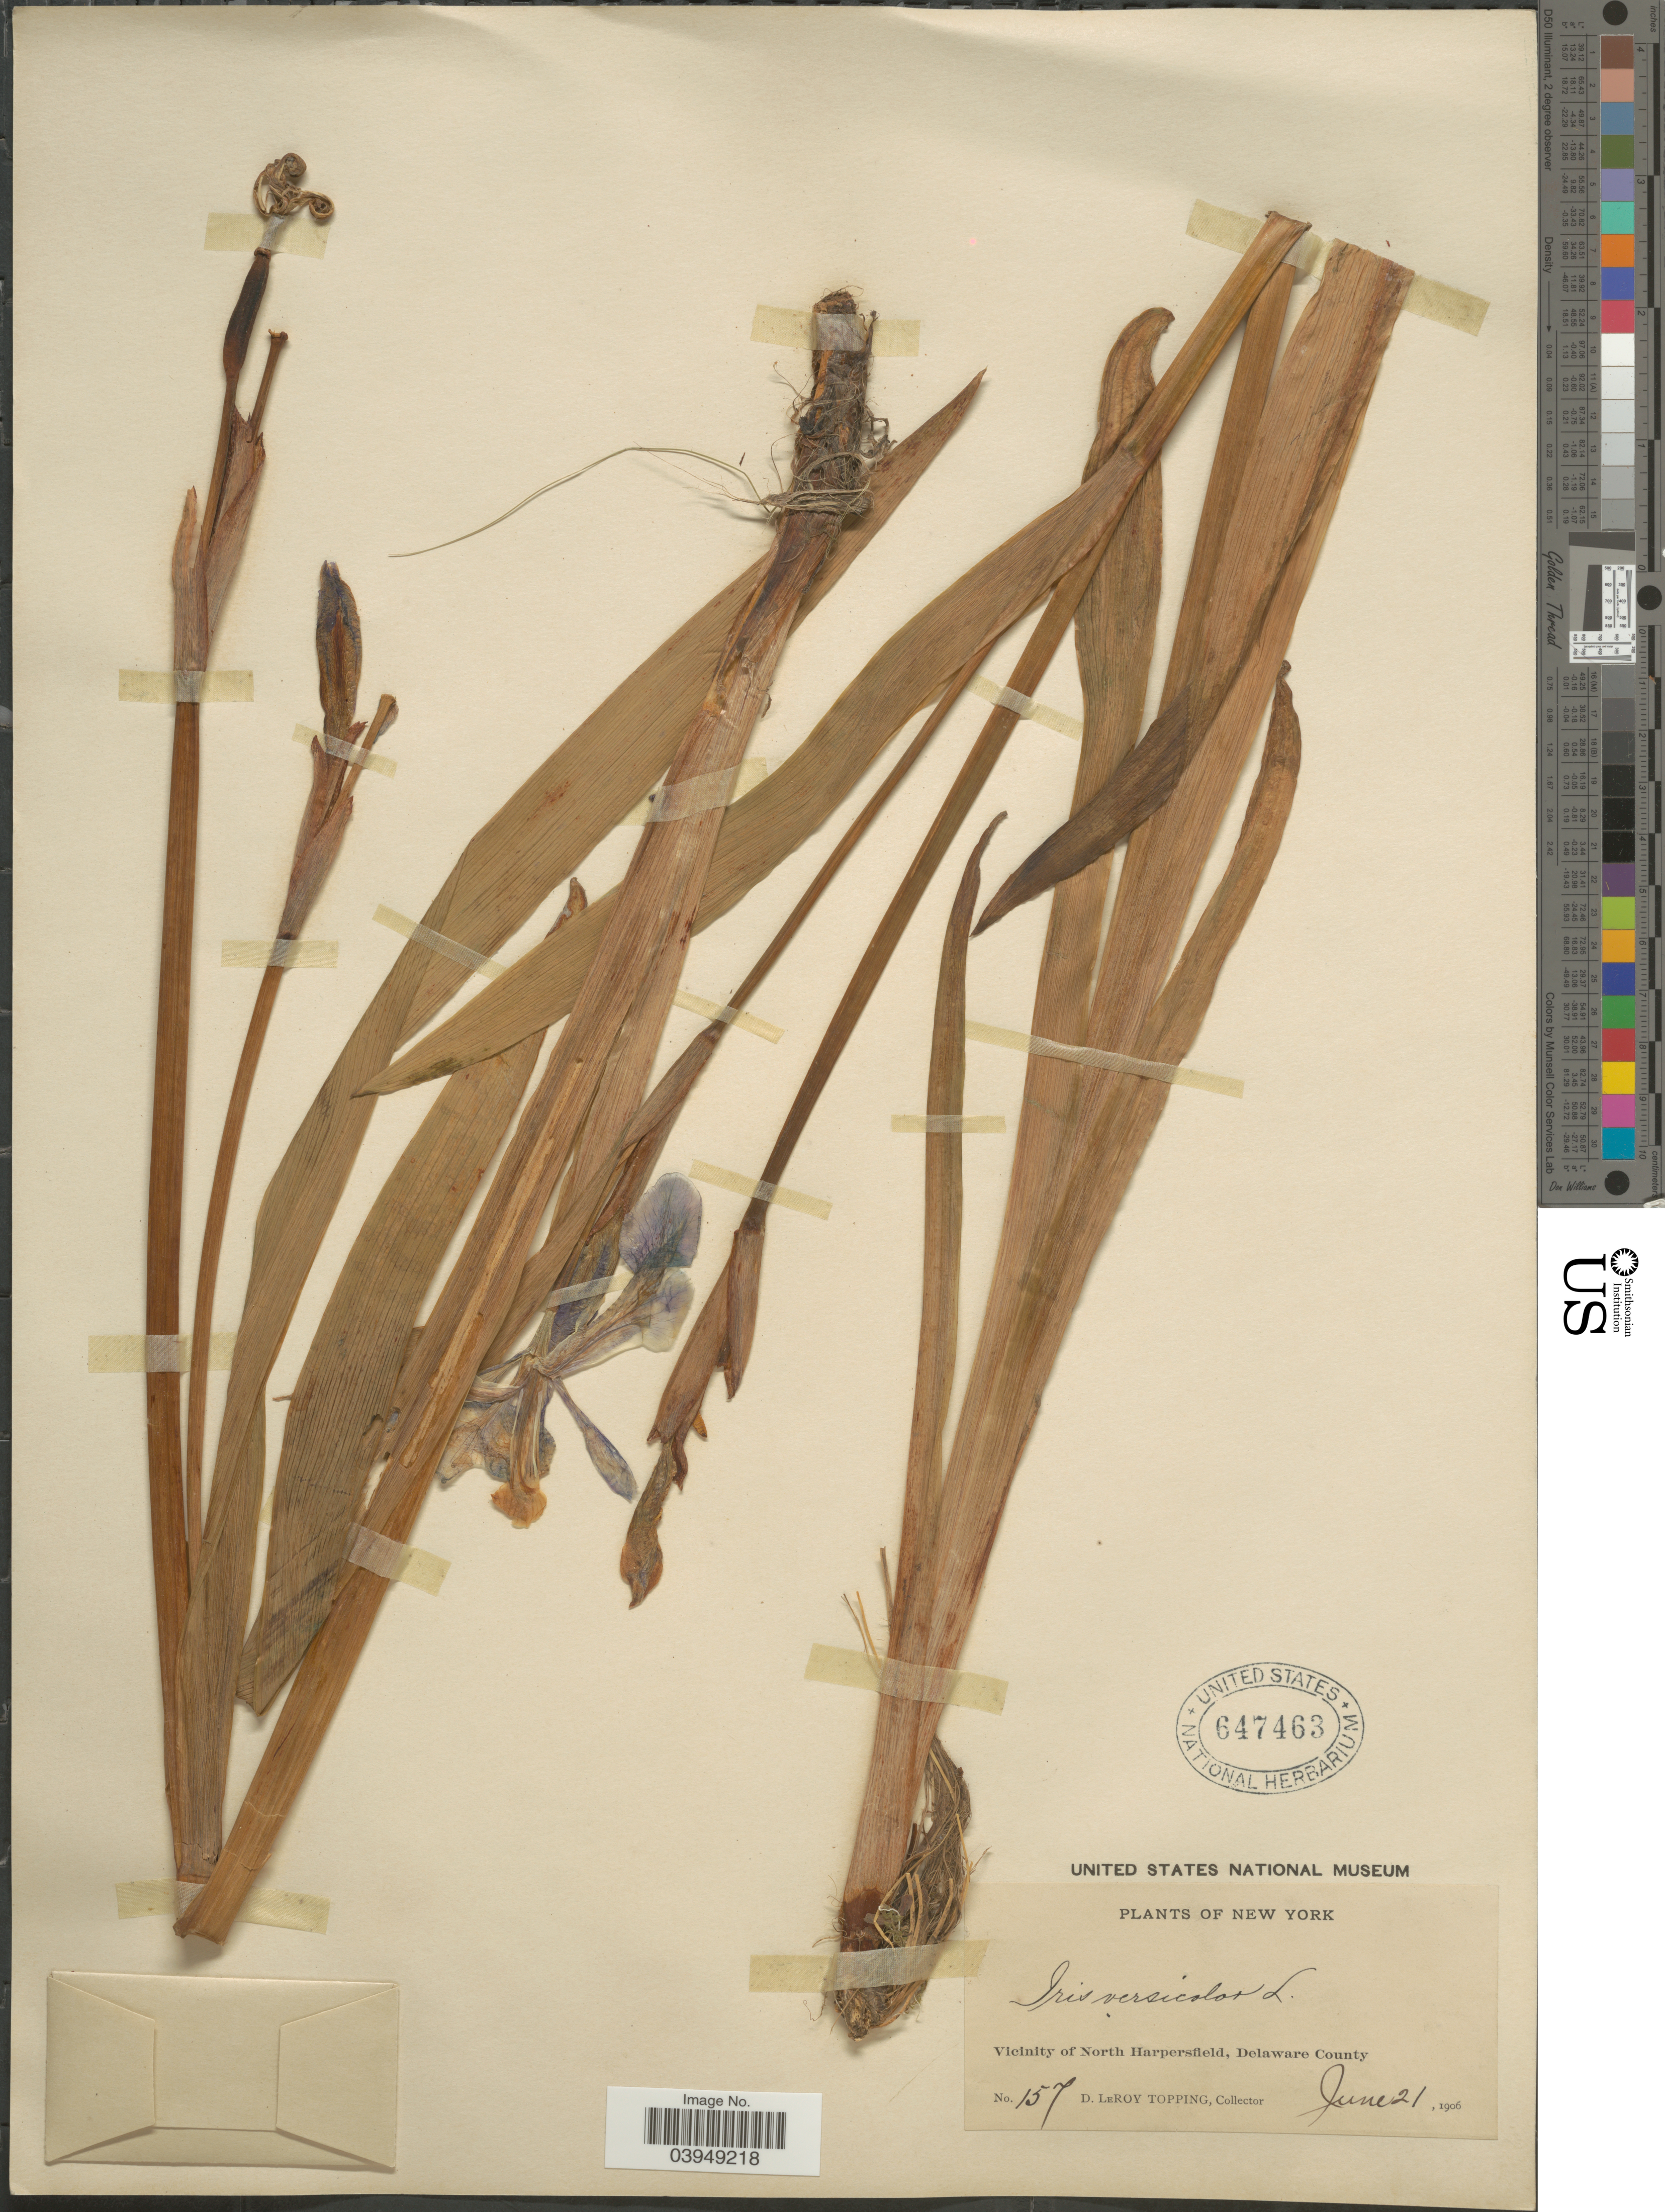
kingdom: Plantae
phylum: Tracheophyta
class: Liliopsida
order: Asparagales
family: Iridaceae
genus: Iris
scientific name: Iris versicolor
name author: L.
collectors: D. L. Topping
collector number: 157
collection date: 1906-06-21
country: United States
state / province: New York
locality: Vicinity of North Harpersfield, Delaware County.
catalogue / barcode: US 647463